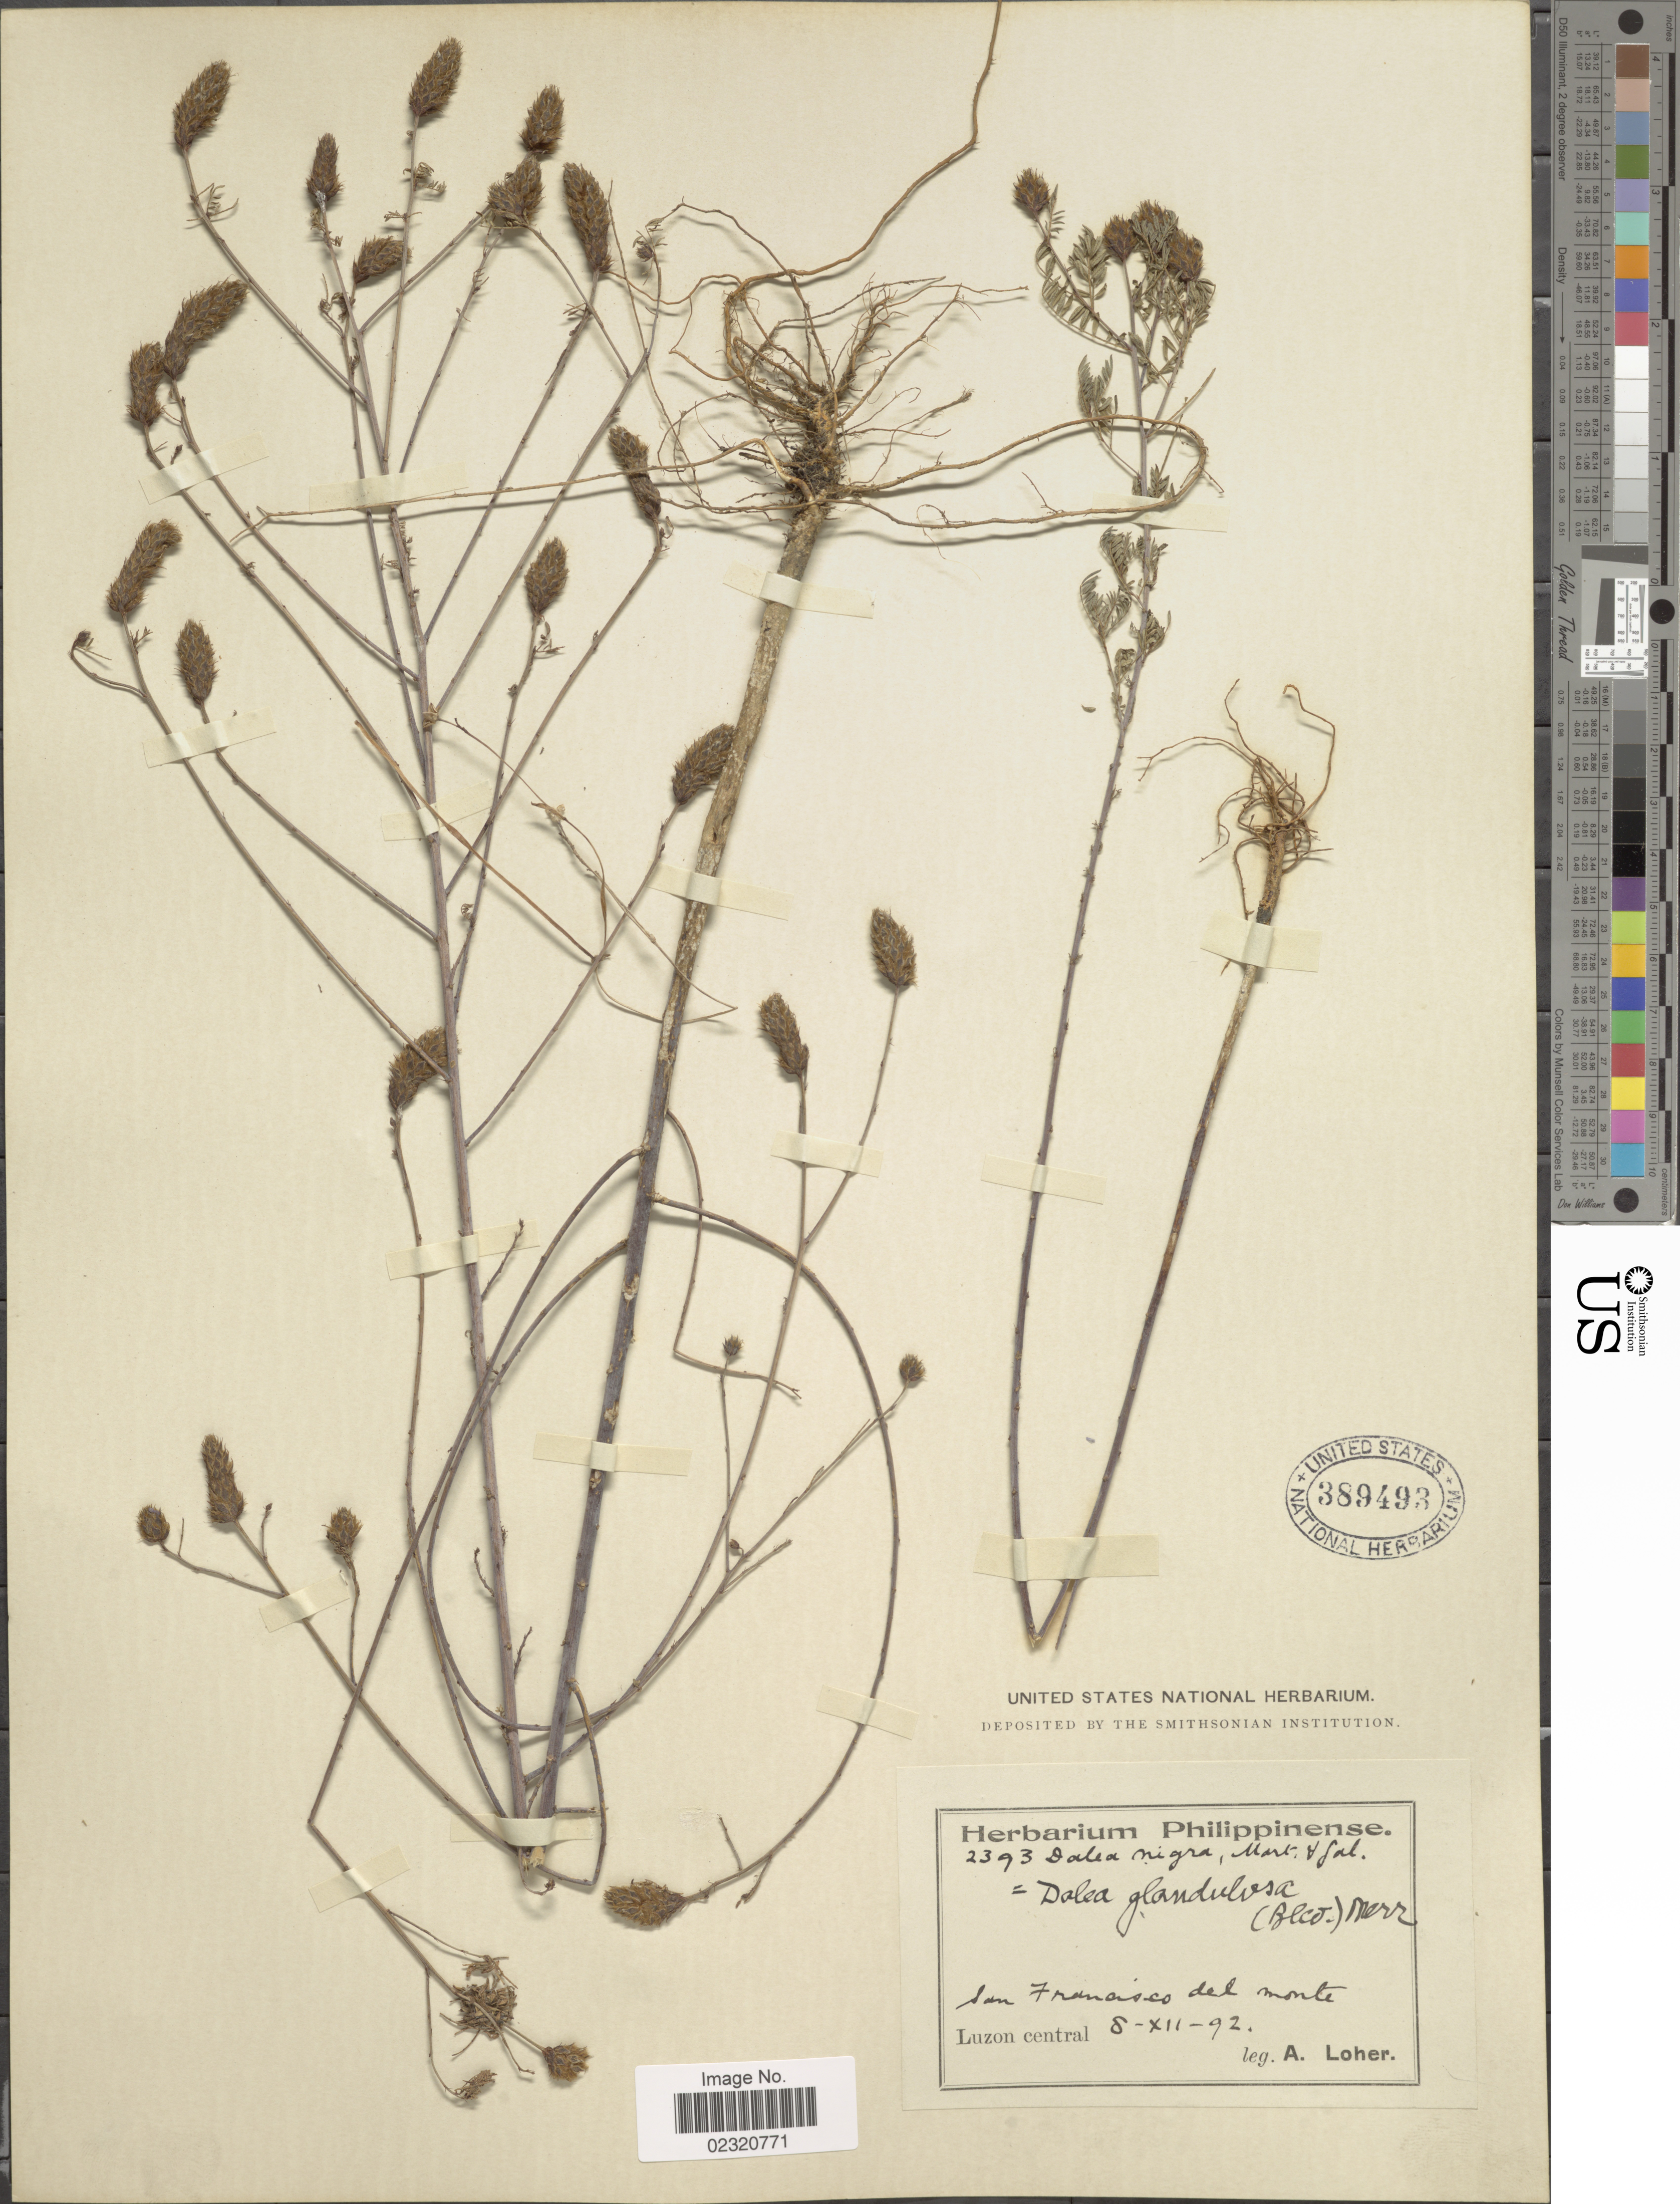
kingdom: Plantae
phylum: Tracheophyta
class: Magnoliopsida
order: Fabales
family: Fabaceae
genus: Dalea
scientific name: Dalea cliffortiana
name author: Willd.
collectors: A. Loher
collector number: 2393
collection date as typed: Transcribed d/m/y: 8/12/92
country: Philippines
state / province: Central Luzon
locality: San Francisco del Monte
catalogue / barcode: US 389493